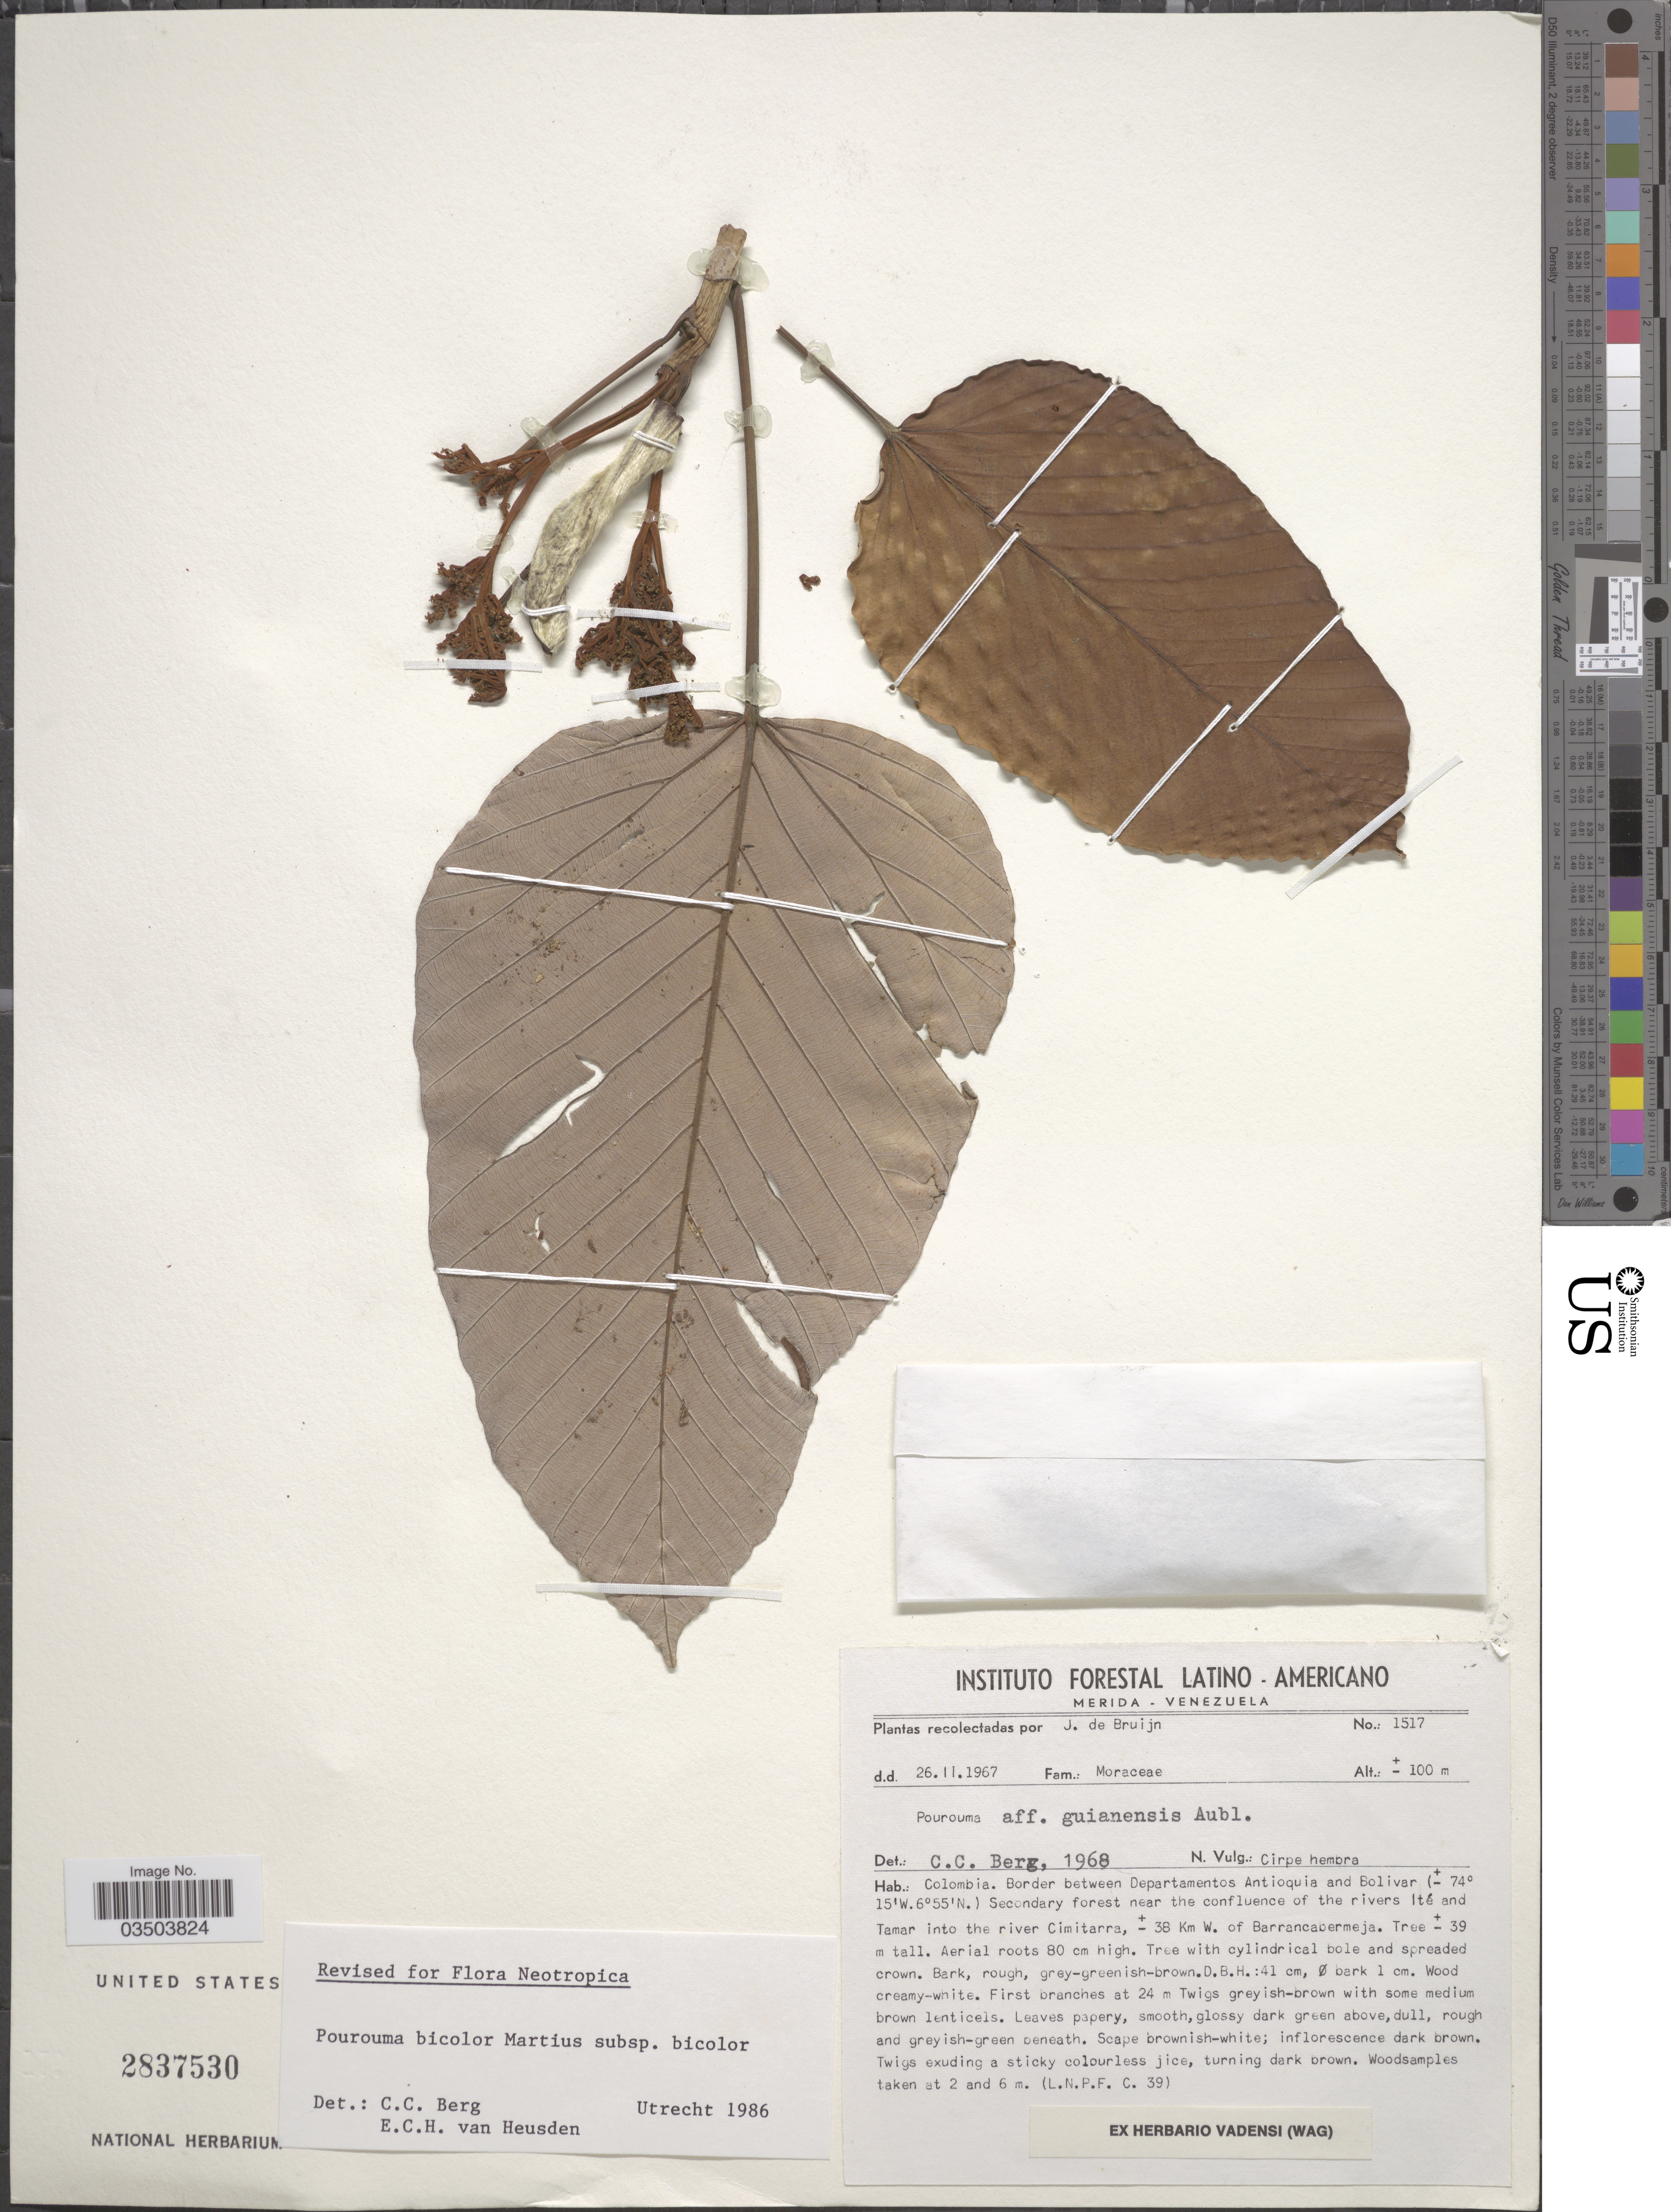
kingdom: Plantae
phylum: Tracheophyta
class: Magnoliopsida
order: Rosales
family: Urticaceae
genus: Pourouma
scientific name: Pourouma bicolor subsp. bicolor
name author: Mart.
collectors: J. Bruijn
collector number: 1517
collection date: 1967-02-26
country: Colombia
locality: Border between Departamentos Antioquia and Bolivar. Secondary forest near the confluence of the rivers Ité and Tamar into the river Cimitarra, ± 38 Km W. of Barrancabermeja.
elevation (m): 100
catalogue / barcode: US 2837530